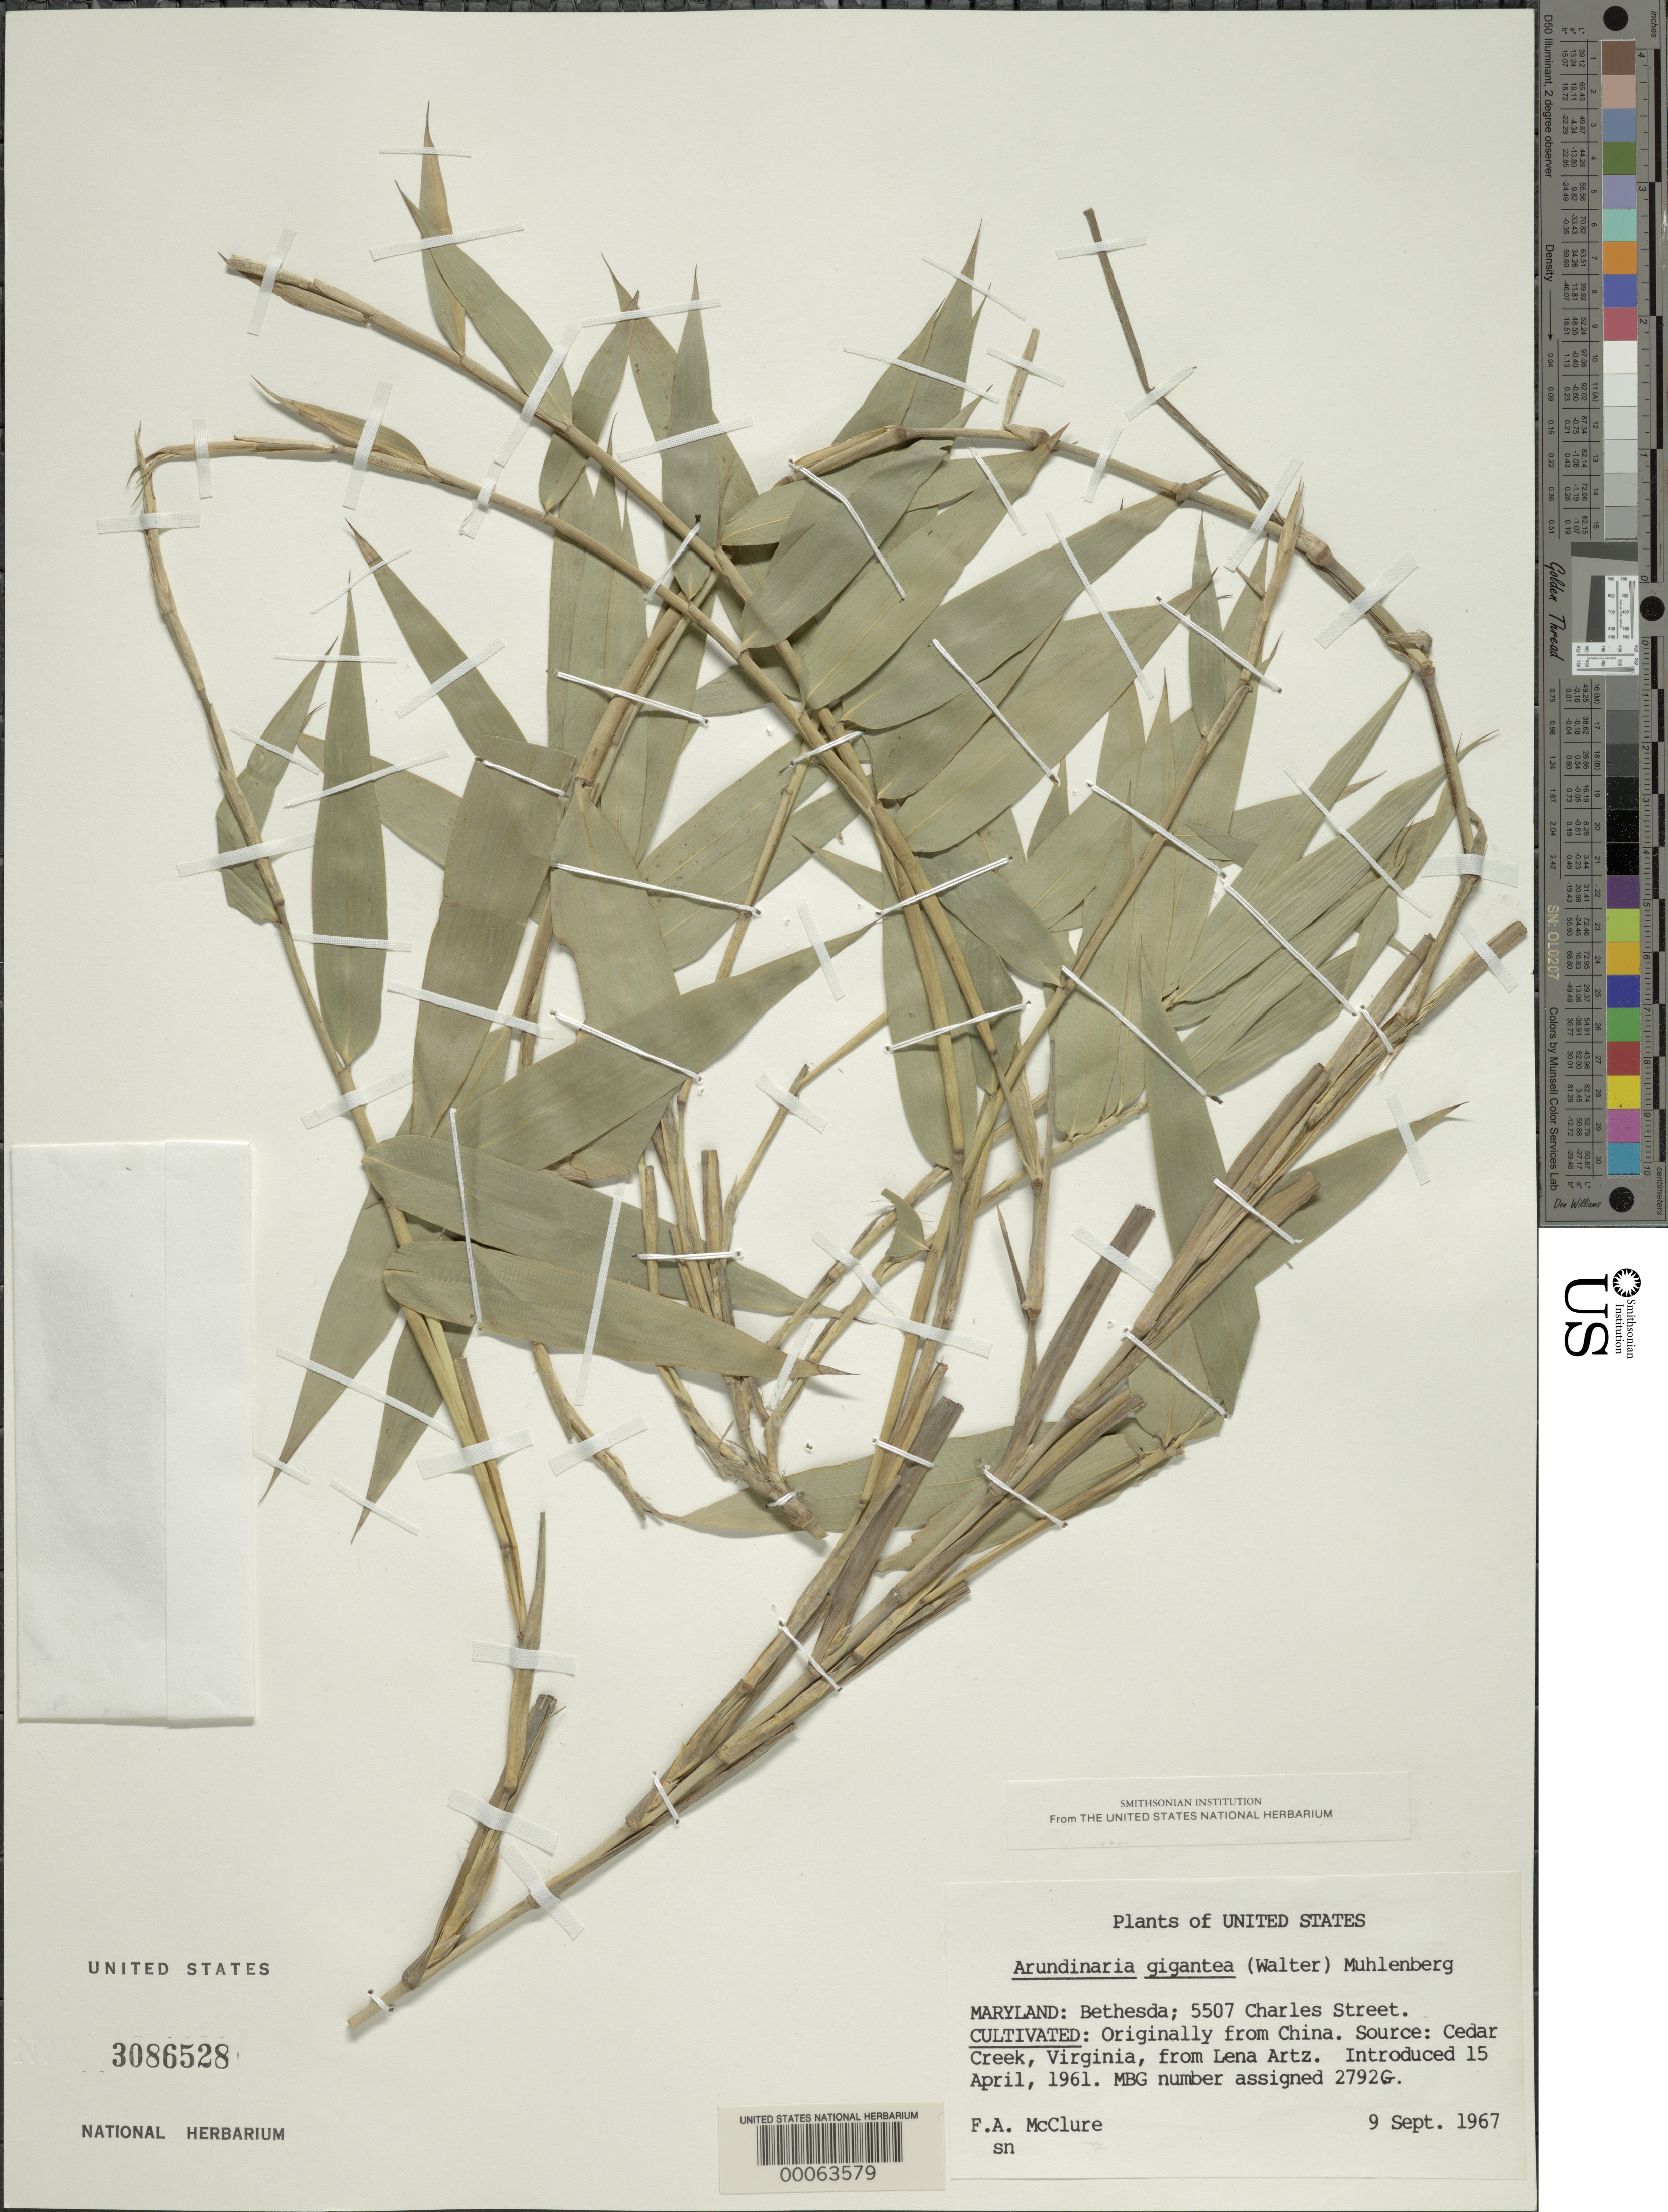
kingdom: Plantae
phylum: Tracheophyta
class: Liliopsida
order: Poales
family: Poaceae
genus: Arundinaria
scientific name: Arundinaria gigantea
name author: (Walter) Muhl.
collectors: F. A. McClure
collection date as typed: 09 Sep 1967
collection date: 1967-09-09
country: United States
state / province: Maryland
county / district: Montgomery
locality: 5507 Charles Street, Bethesda (McClure's garden)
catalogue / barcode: US 3086528